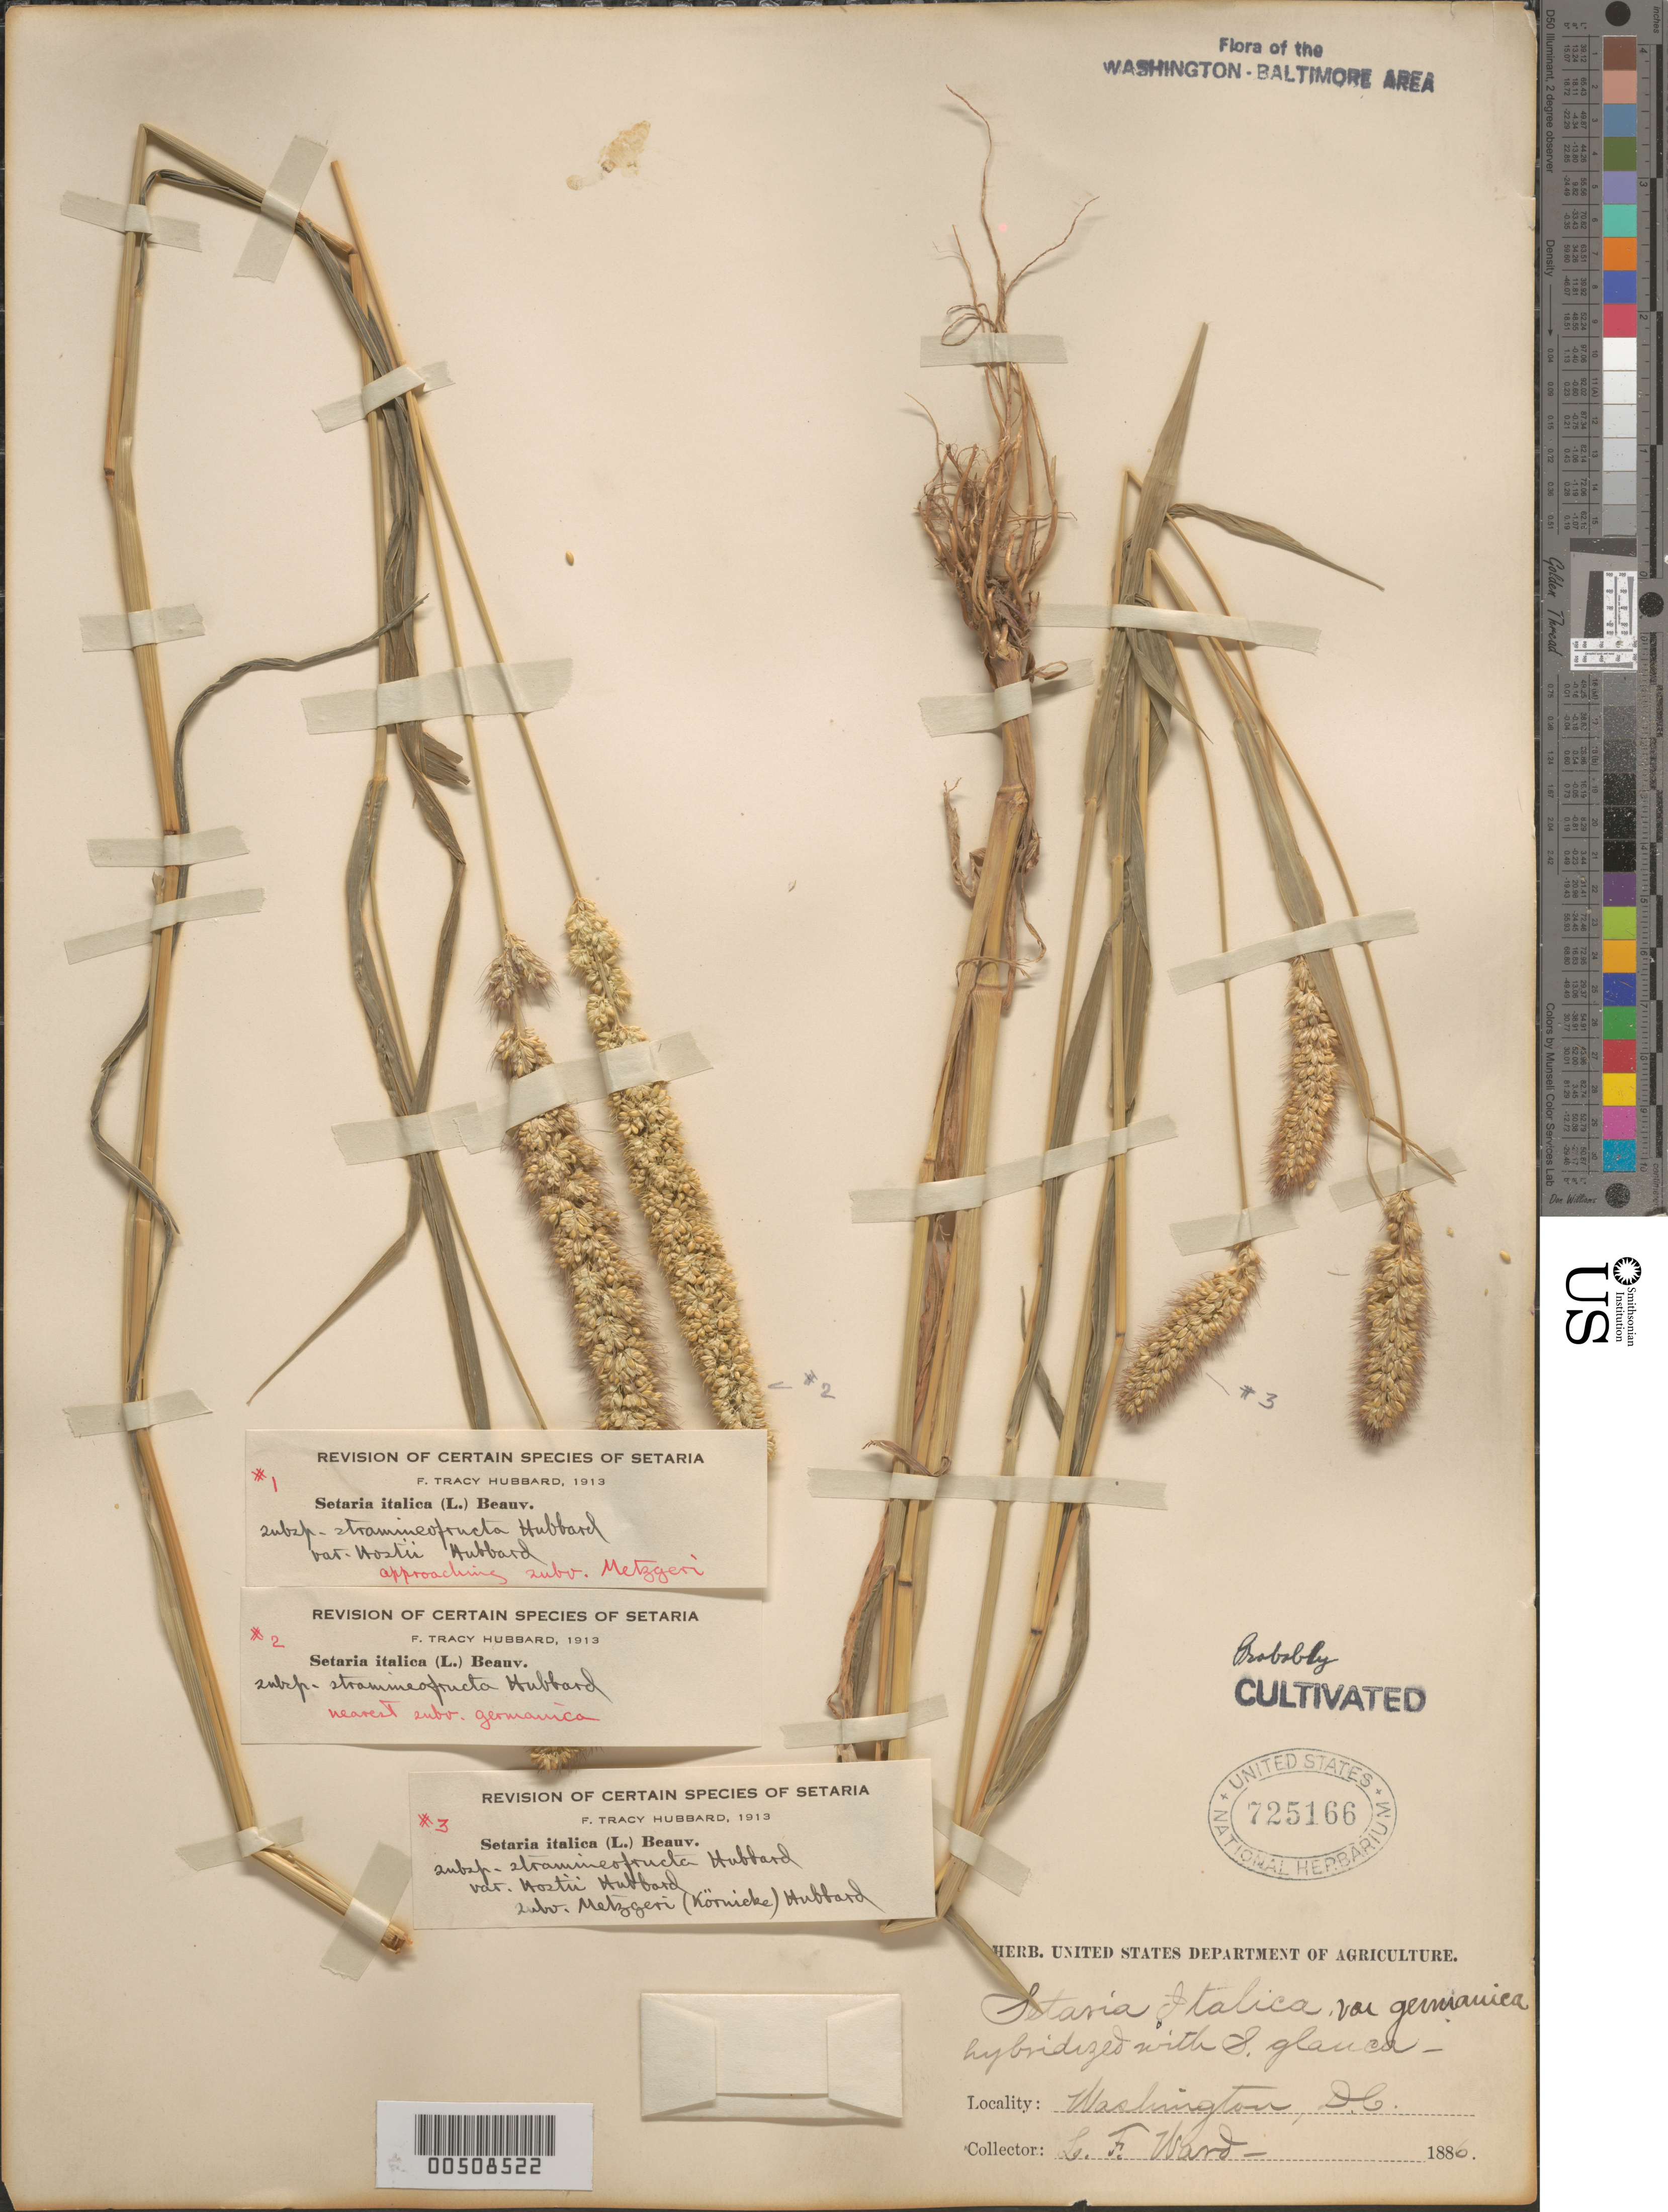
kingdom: Plantae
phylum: Tracheophyta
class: Liliopsida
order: Poales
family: Poaceae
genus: Setaria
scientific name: Setaria italica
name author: (L.) P. Beauv.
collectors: L. F. Ward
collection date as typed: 1886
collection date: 1886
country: United States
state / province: District of Columbia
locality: Washington DC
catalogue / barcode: US 725166